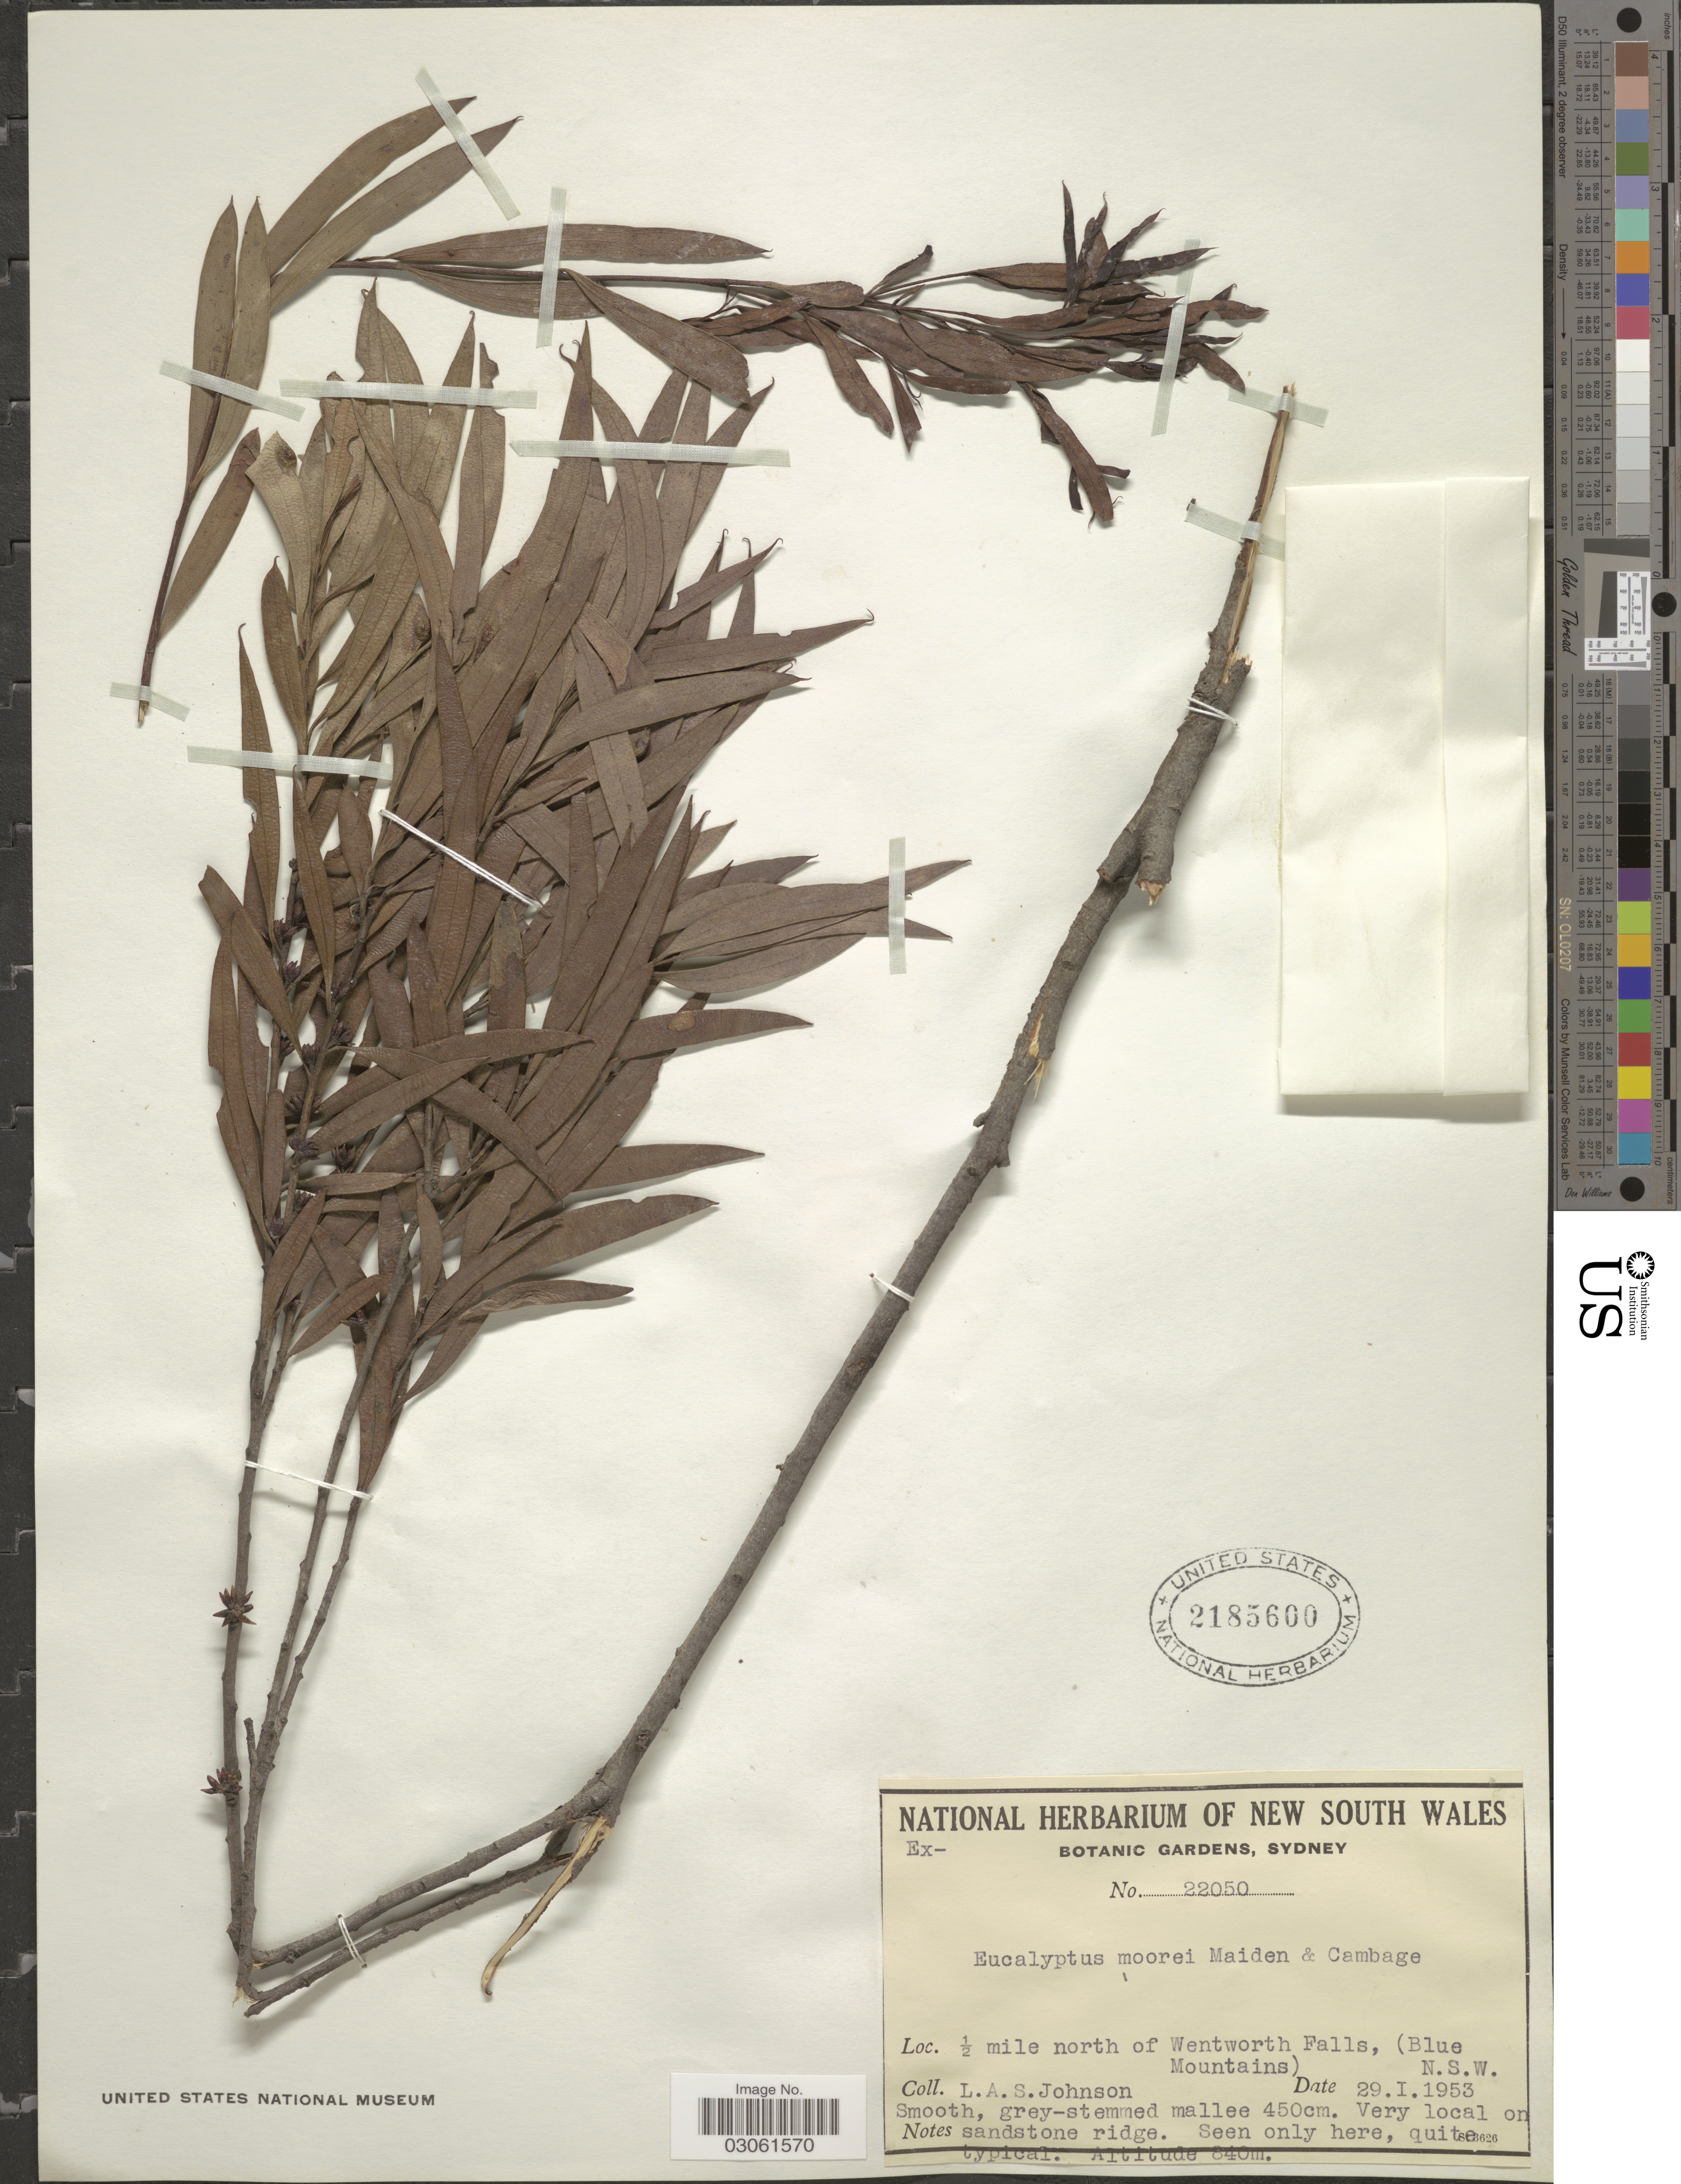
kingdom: Plantae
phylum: Tracheophyta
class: Magnoliopsida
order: Myrtales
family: Myrtaceae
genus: Eucalyptus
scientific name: Eucalyptus moorei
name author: Maiden & Cambage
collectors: L. A. S. Johnson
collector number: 22050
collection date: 1953-01-29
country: Australia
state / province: New South Wales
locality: ½ mile north of Wentworth Falls, (Blue Mountains). N. S. W.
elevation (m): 840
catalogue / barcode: US 2185600